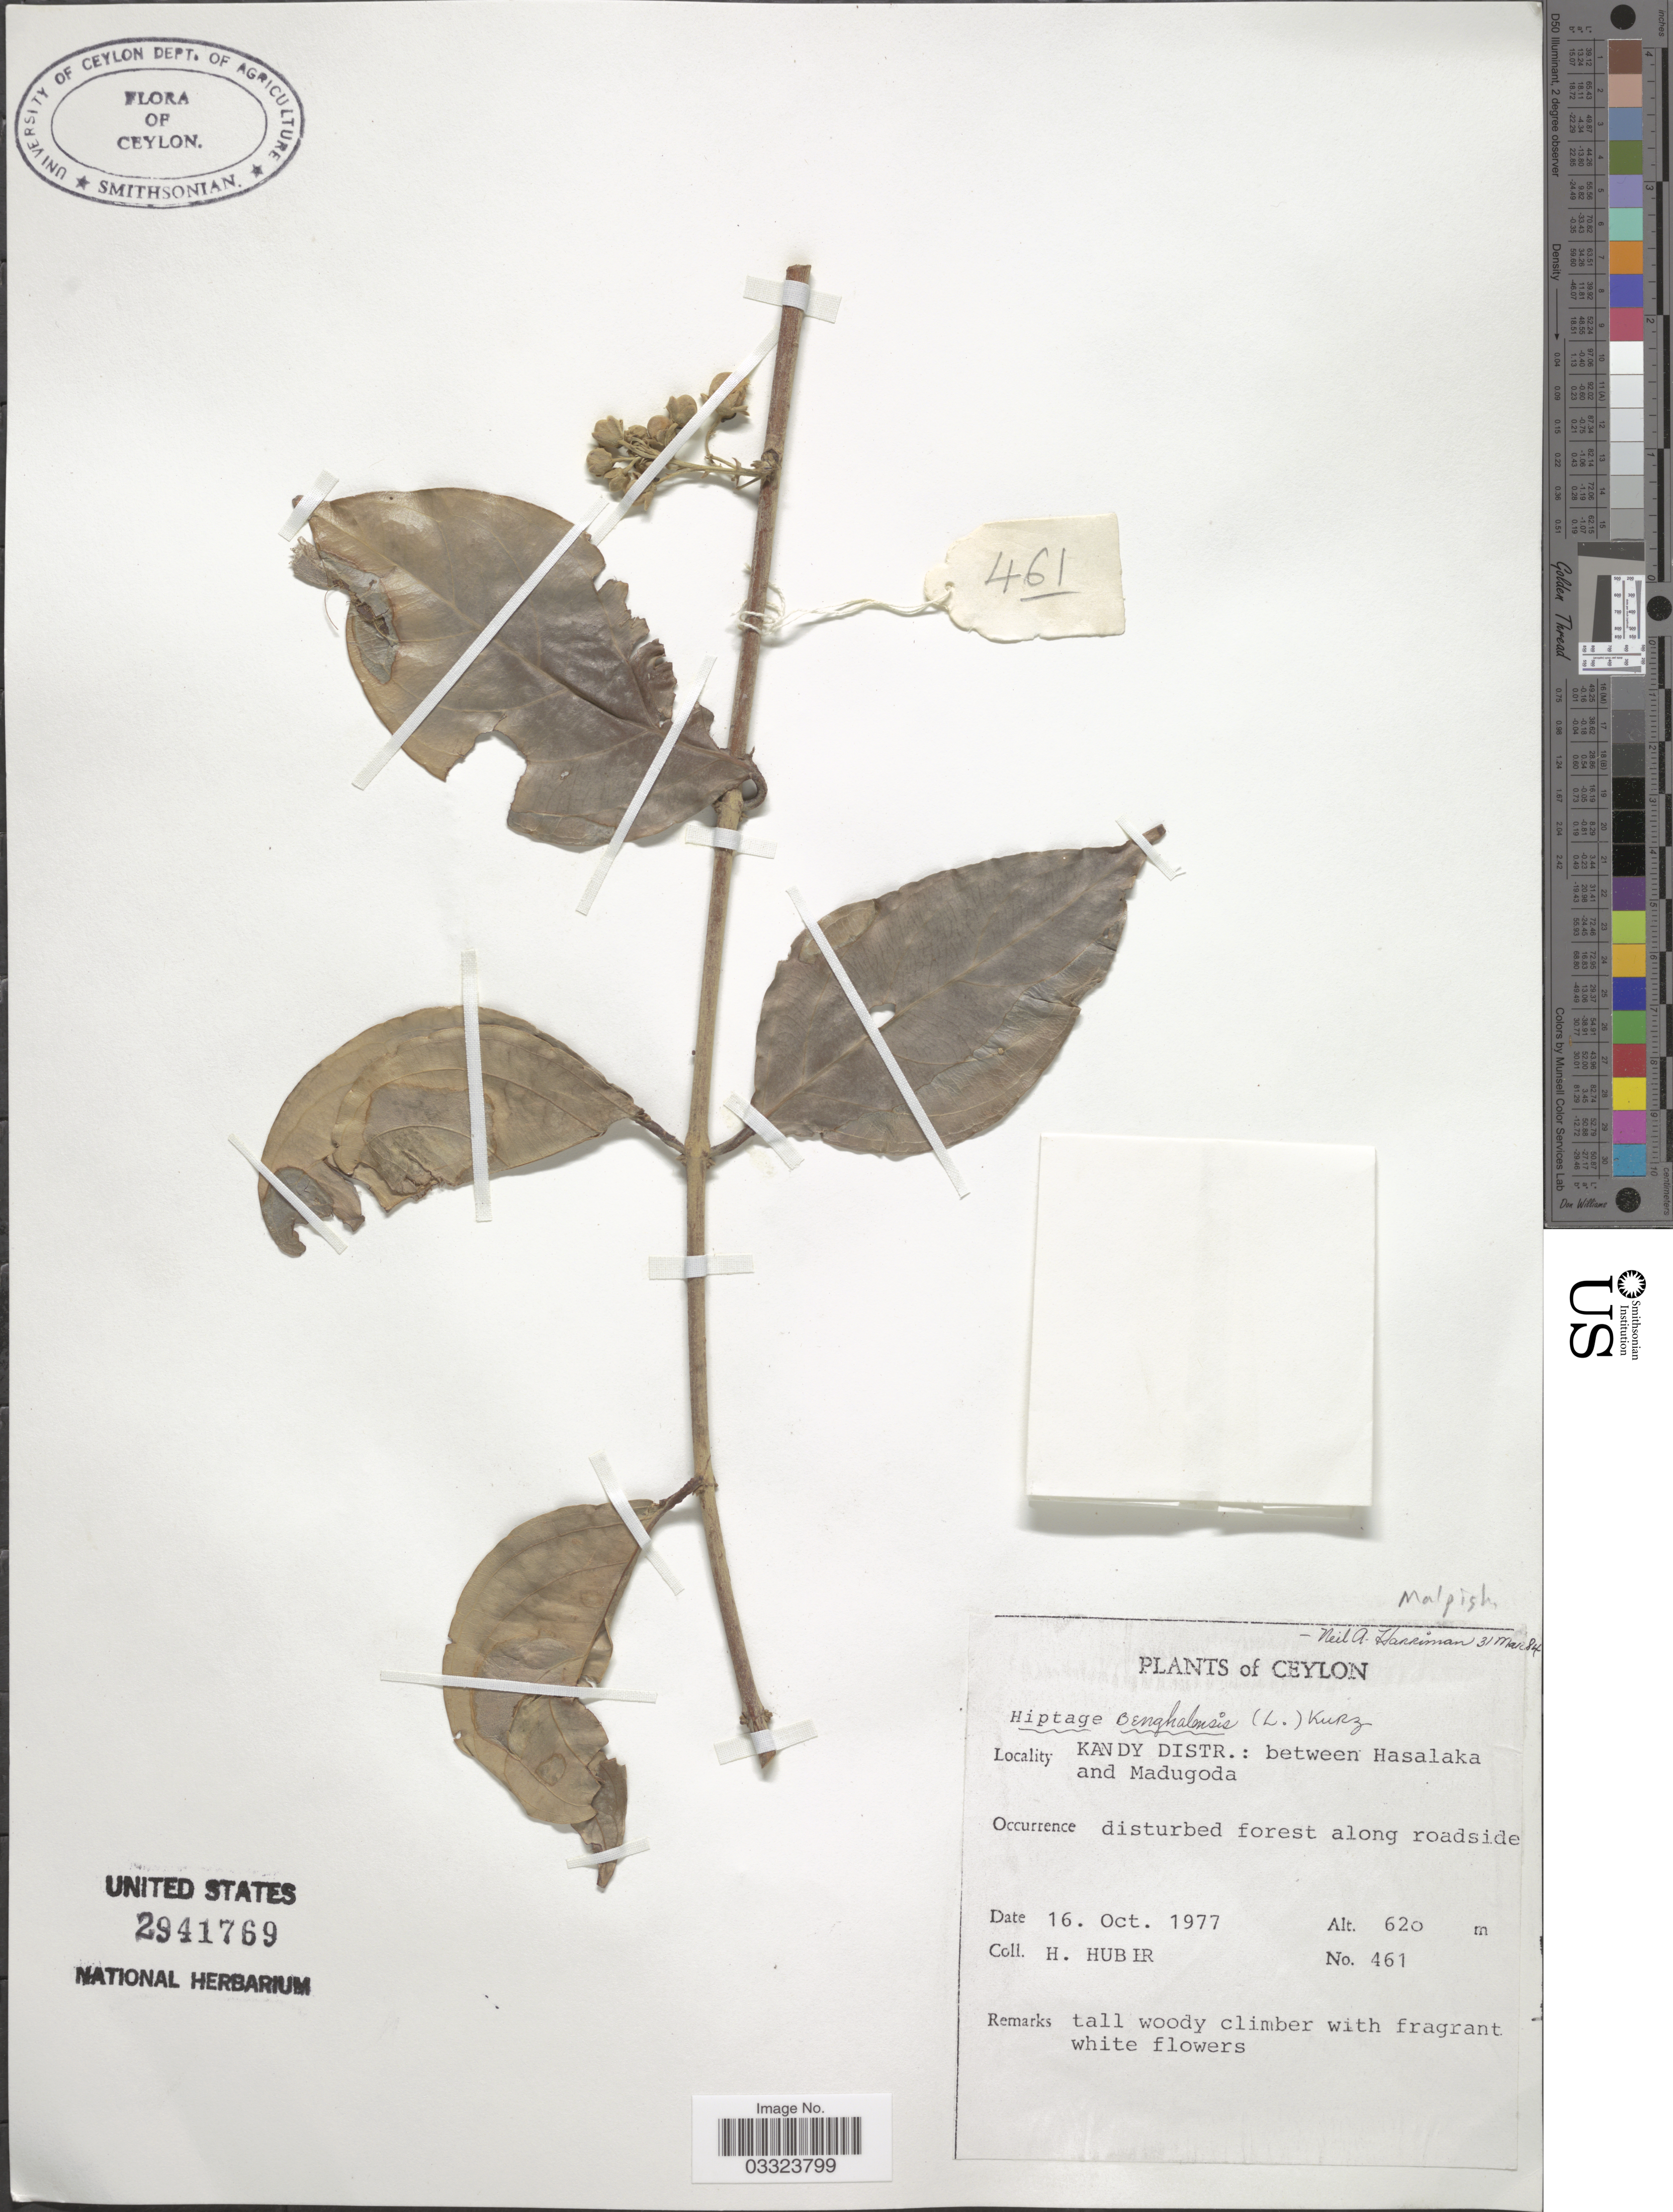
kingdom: Plantae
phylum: Tracheophyta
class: Magnoliopsida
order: Malpighiales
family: Malpighiaceae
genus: Hiptage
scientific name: Hiptage benghalensis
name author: (L.) Kurz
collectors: H. Huber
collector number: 461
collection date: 1977-10-16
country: Sri Lanka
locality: Ceylon. Kandy Distr.: between Hasalaka and Madugoda.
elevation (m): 620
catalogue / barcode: US 2941769